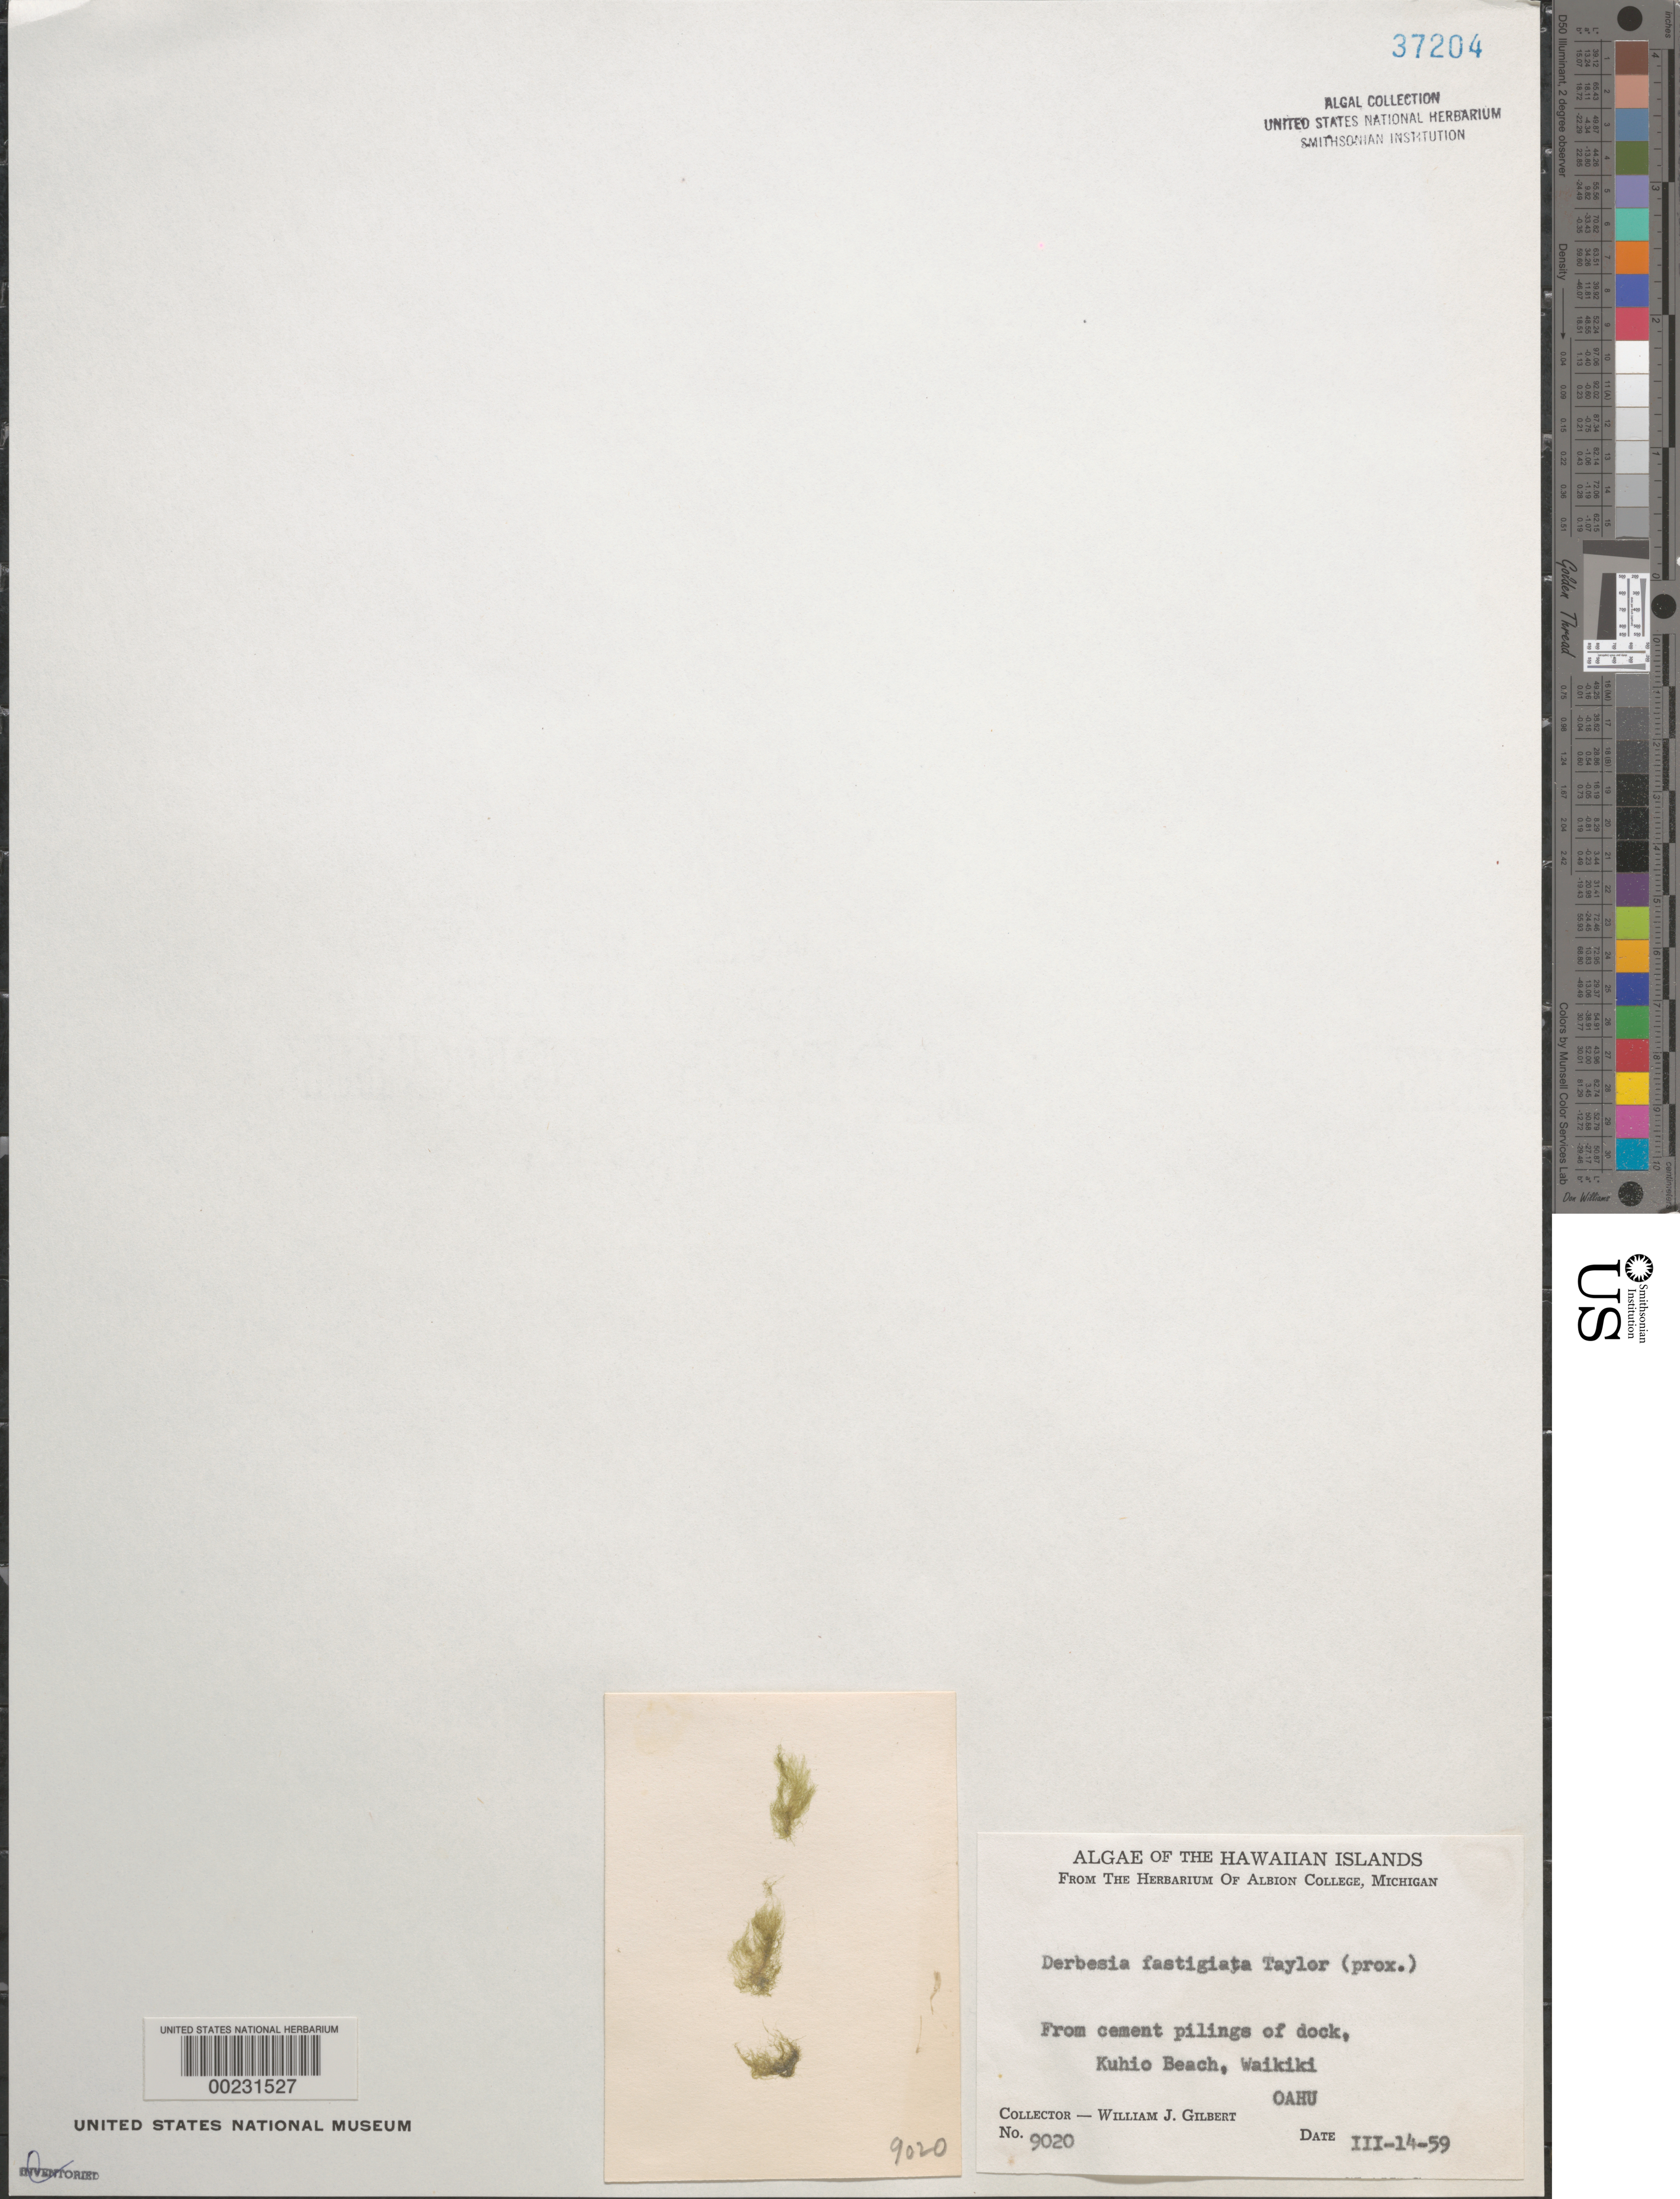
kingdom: Plantae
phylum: Chlorophyta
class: Ulvophyceae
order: Bryopsidales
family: Derbesiaceae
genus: Derbesia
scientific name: Derbesia fastigiata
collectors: W. J. Gilbert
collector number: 9020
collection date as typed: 14 Mar 1959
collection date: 1959-03-14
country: United States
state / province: Hawaii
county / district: Honolulu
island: Oahu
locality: Waikiki, Kuhio Beach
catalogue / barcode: US 37204